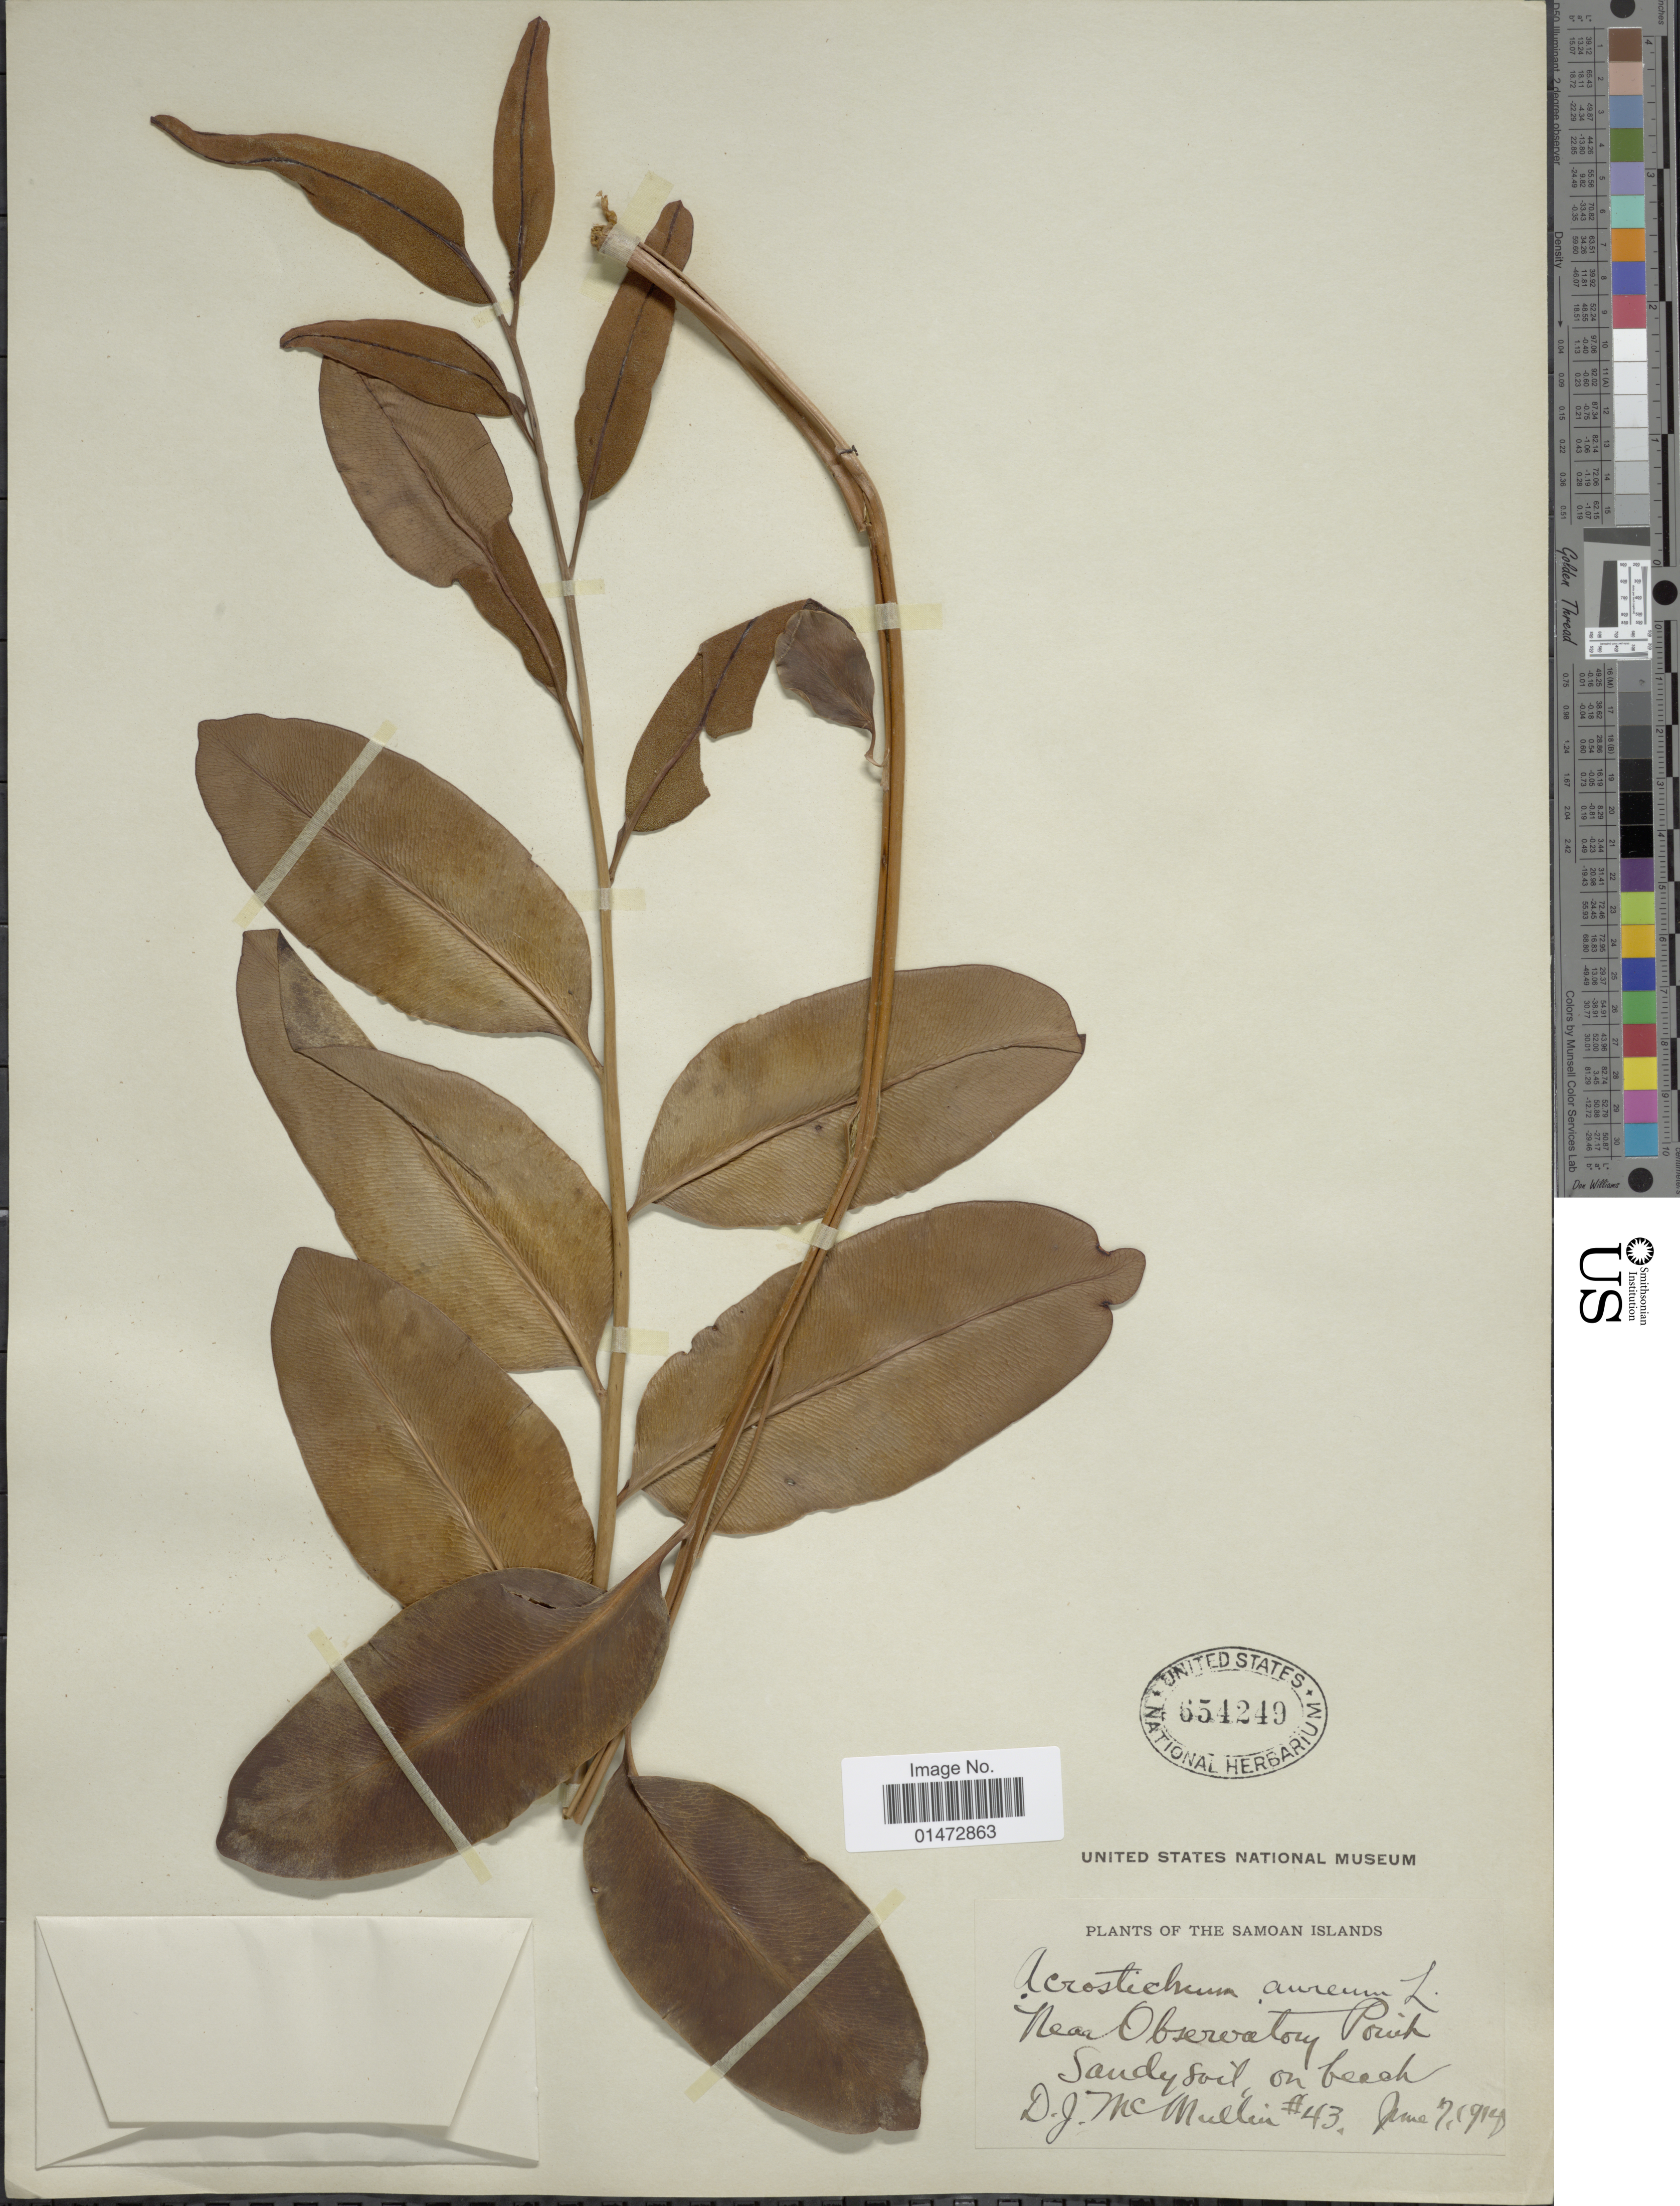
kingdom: Plantae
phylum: Tracheophyta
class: Polypodiopsida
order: Polypodiales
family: Pteridaceae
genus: Acrostichum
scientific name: Acrostichum aureum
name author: L.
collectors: D. McMullin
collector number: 43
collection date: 1914-06-07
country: American Samoa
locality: Samoan Islands. Near Observatory Point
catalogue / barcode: US 654249